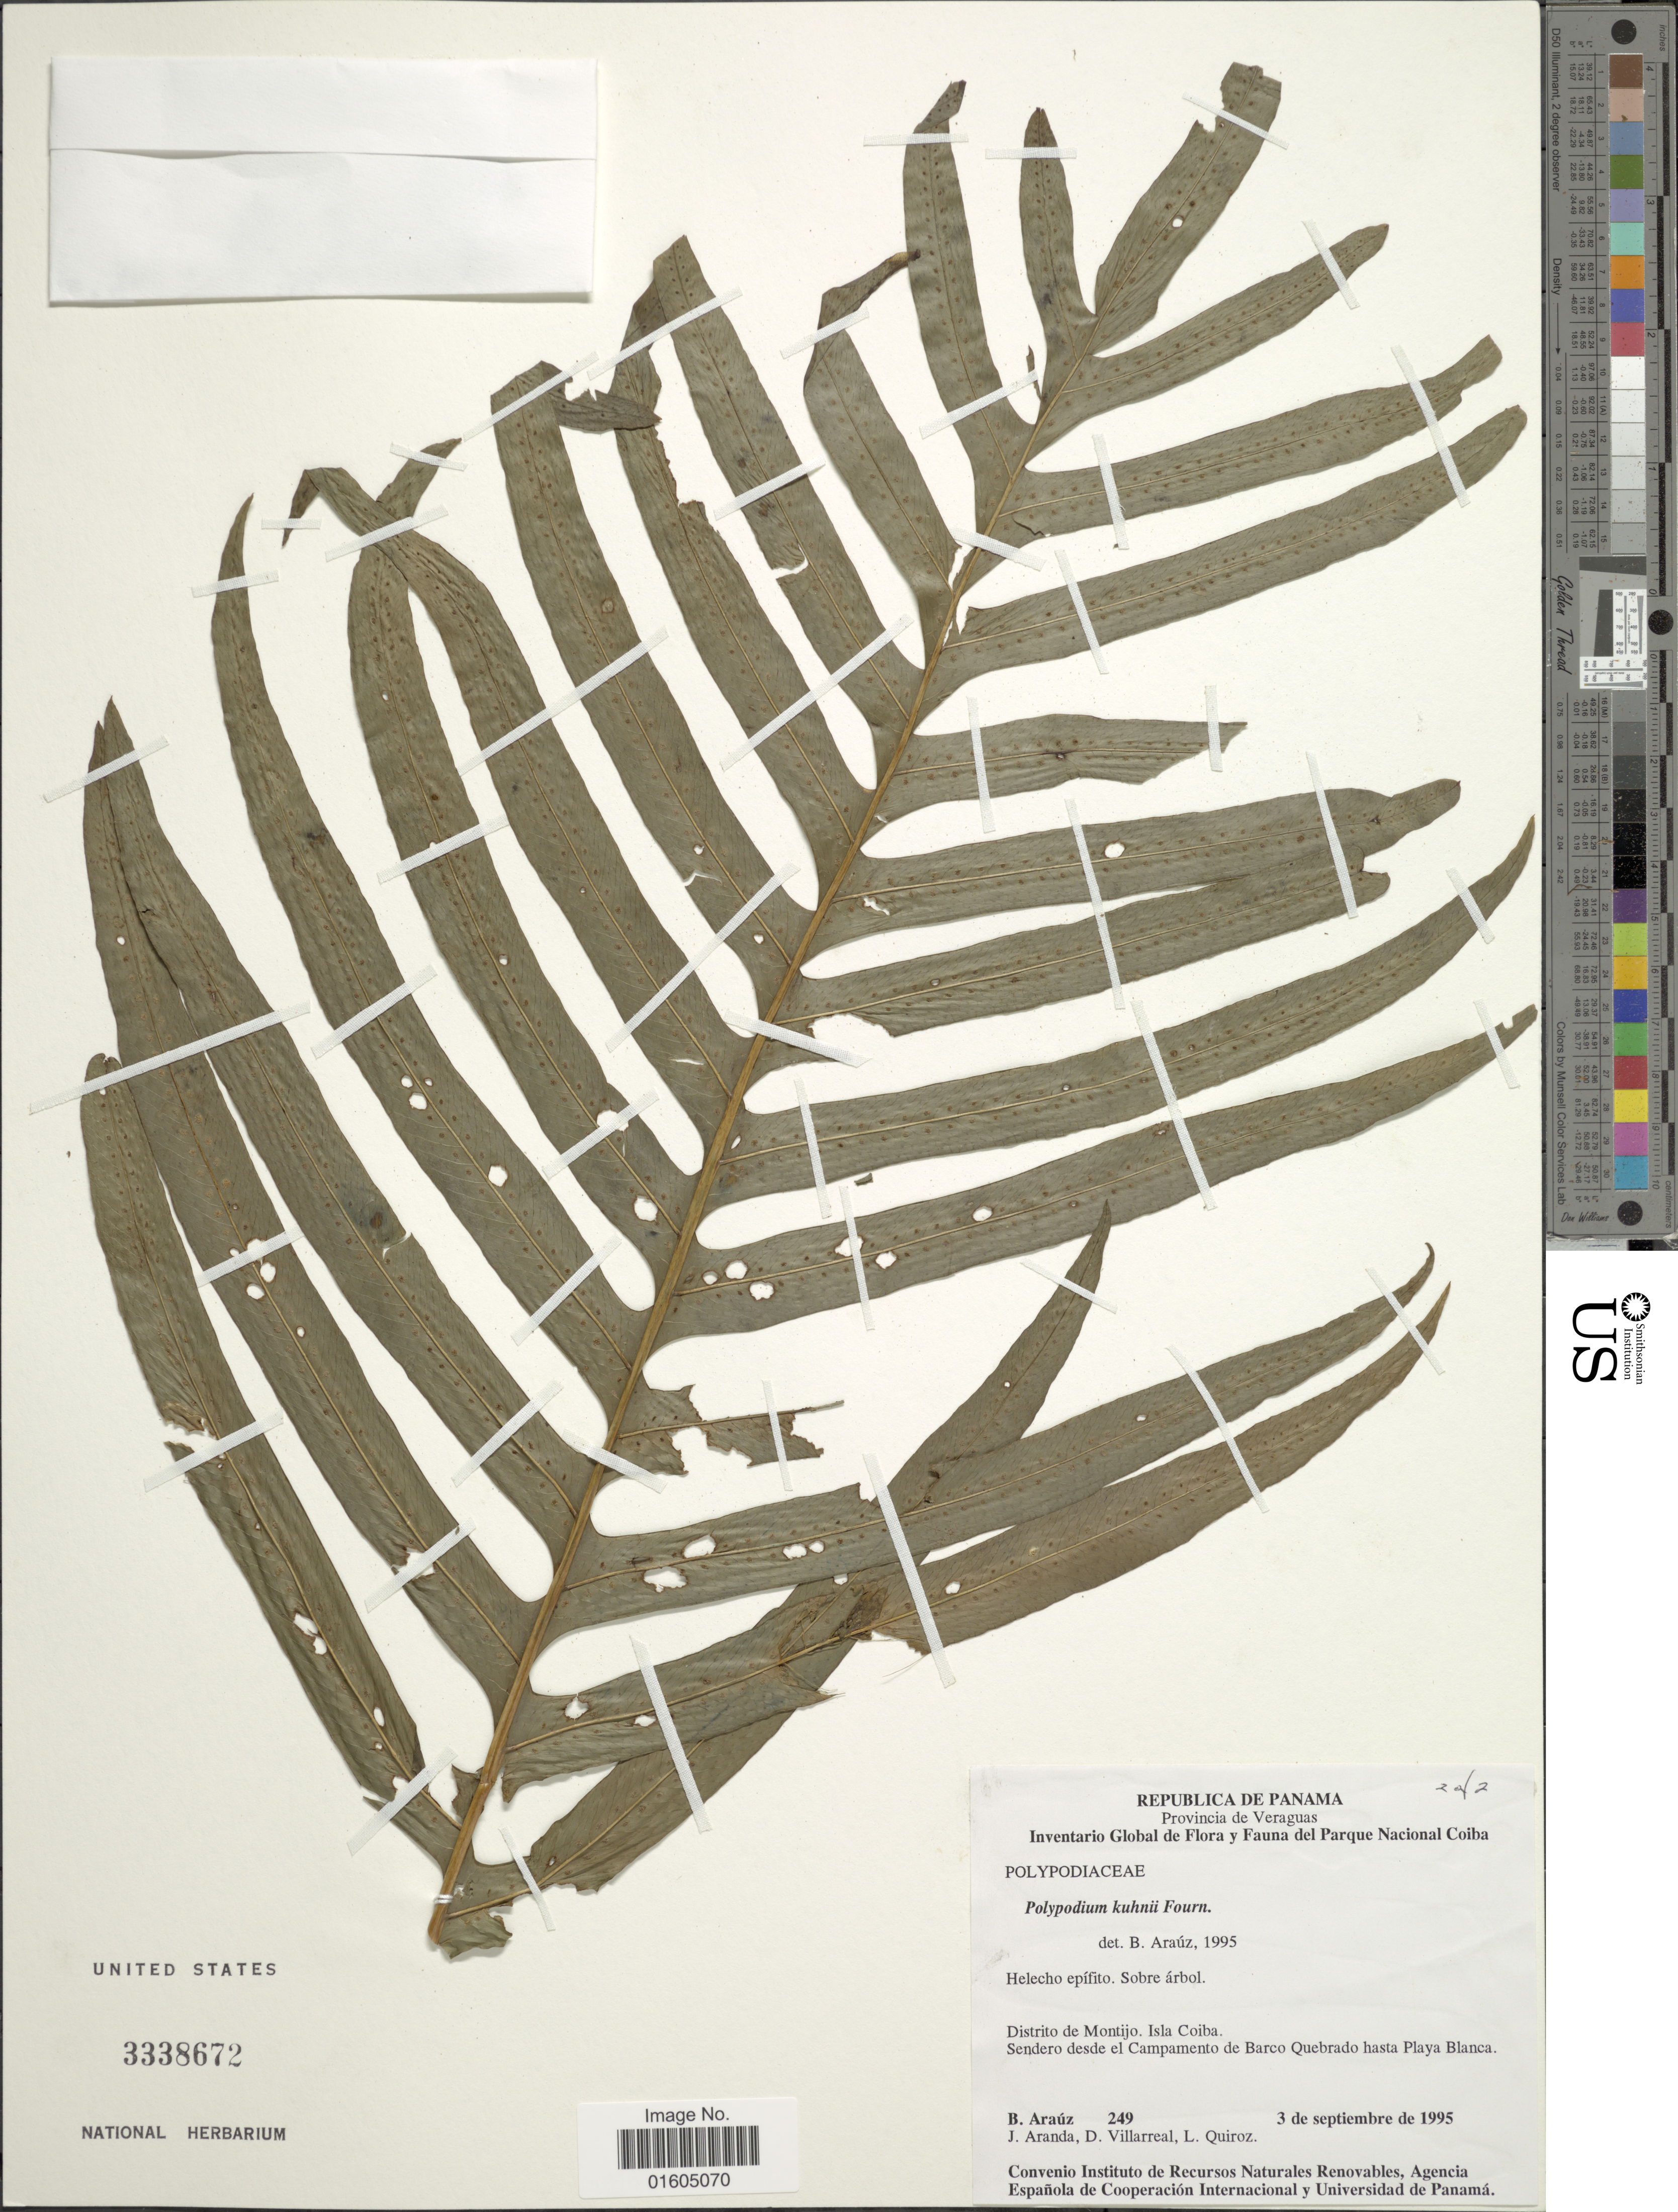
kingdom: Plantae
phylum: Tracheophyta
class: Polypodiopsida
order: Polypodiales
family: Polypodiaceae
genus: Serpocaulon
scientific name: Serpocaulon attenuatum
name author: (Humb. & Bonpl. ex Willd.) A.R. Sm.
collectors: B. Araúz, J. Aranda, D. Villarreal & L. Quiroz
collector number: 249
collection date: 1995-09-03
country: Panama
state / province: Veraguas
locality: Panama. Provincia de Veraguas. Destrito de Montijo. Isla Coiba. Sendero desde el Campamento de Barco Quebrado hasta Playa Blanca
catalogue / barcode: US 3338672